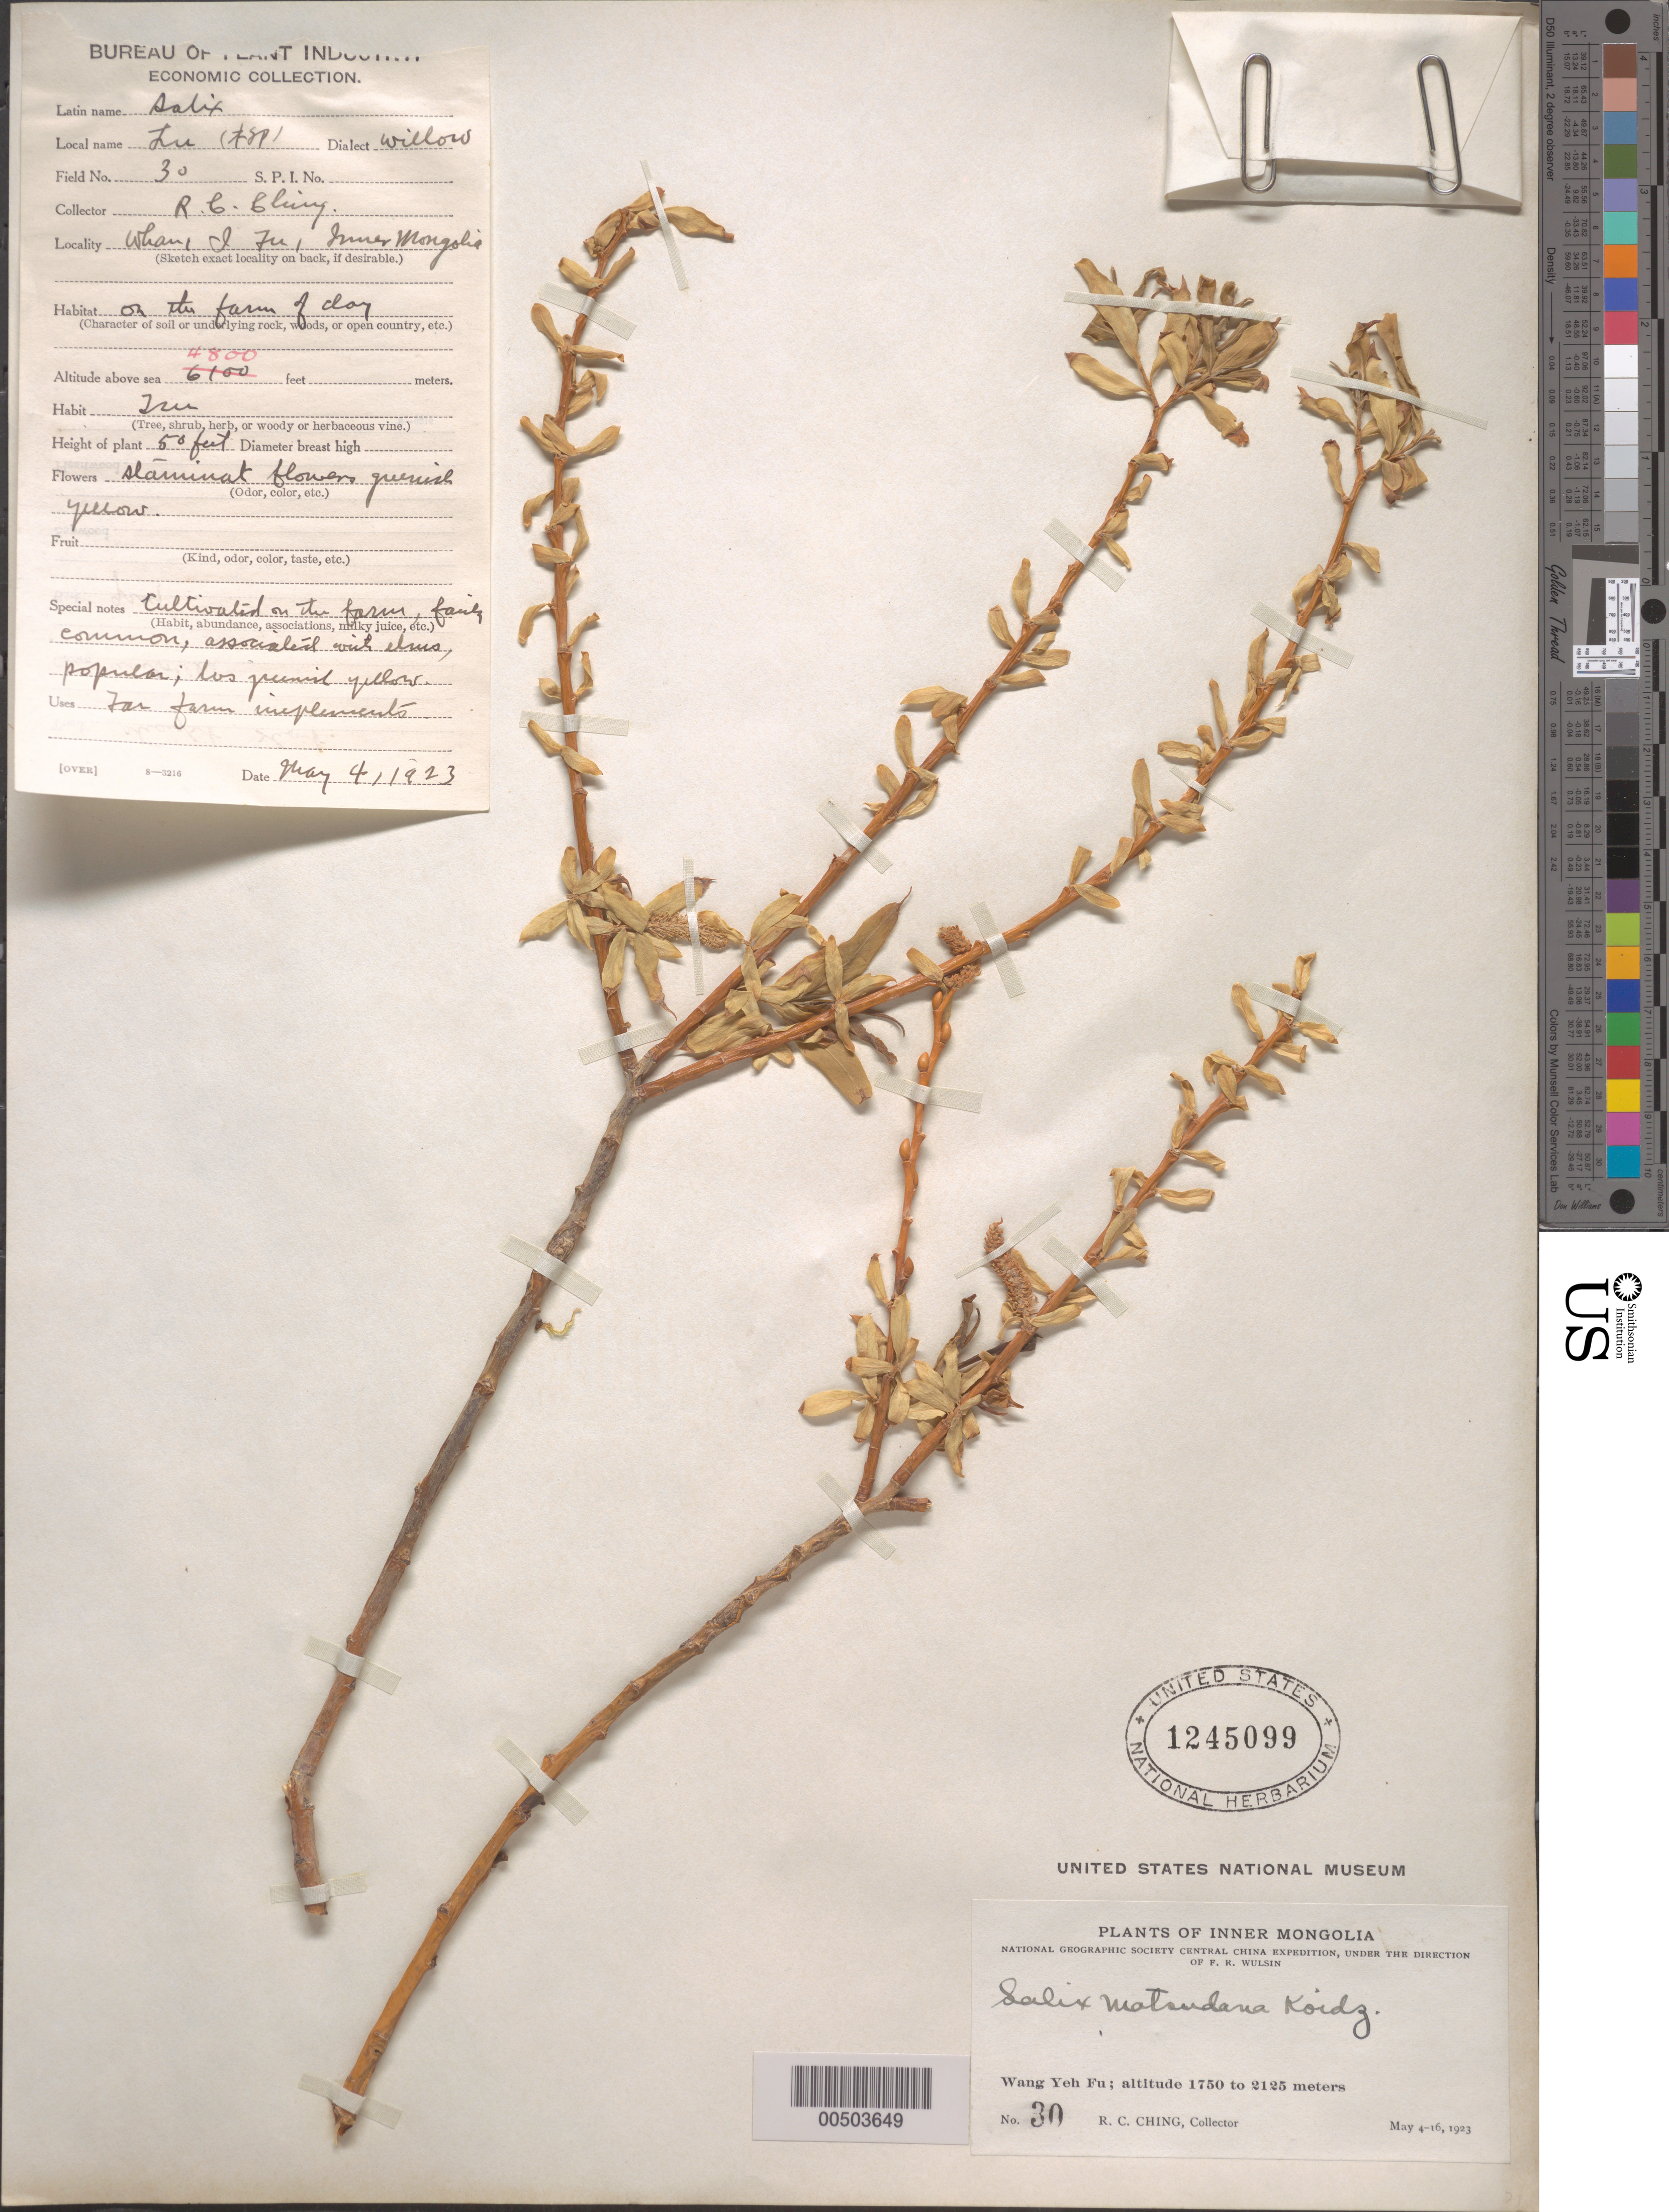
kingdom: Plantae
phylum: Tracheophyta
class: Magnoliopsida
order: Malpighiales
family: Salicaceae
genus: Salix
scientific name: Salix matsudana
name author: Koidz.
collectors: R. C. Ching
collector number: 30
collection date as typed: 04 May 1923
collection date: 1923-05-04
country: China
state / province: Nei Monggol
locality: Wang Yeh Fu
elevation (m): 1750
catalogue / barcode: US 1245099